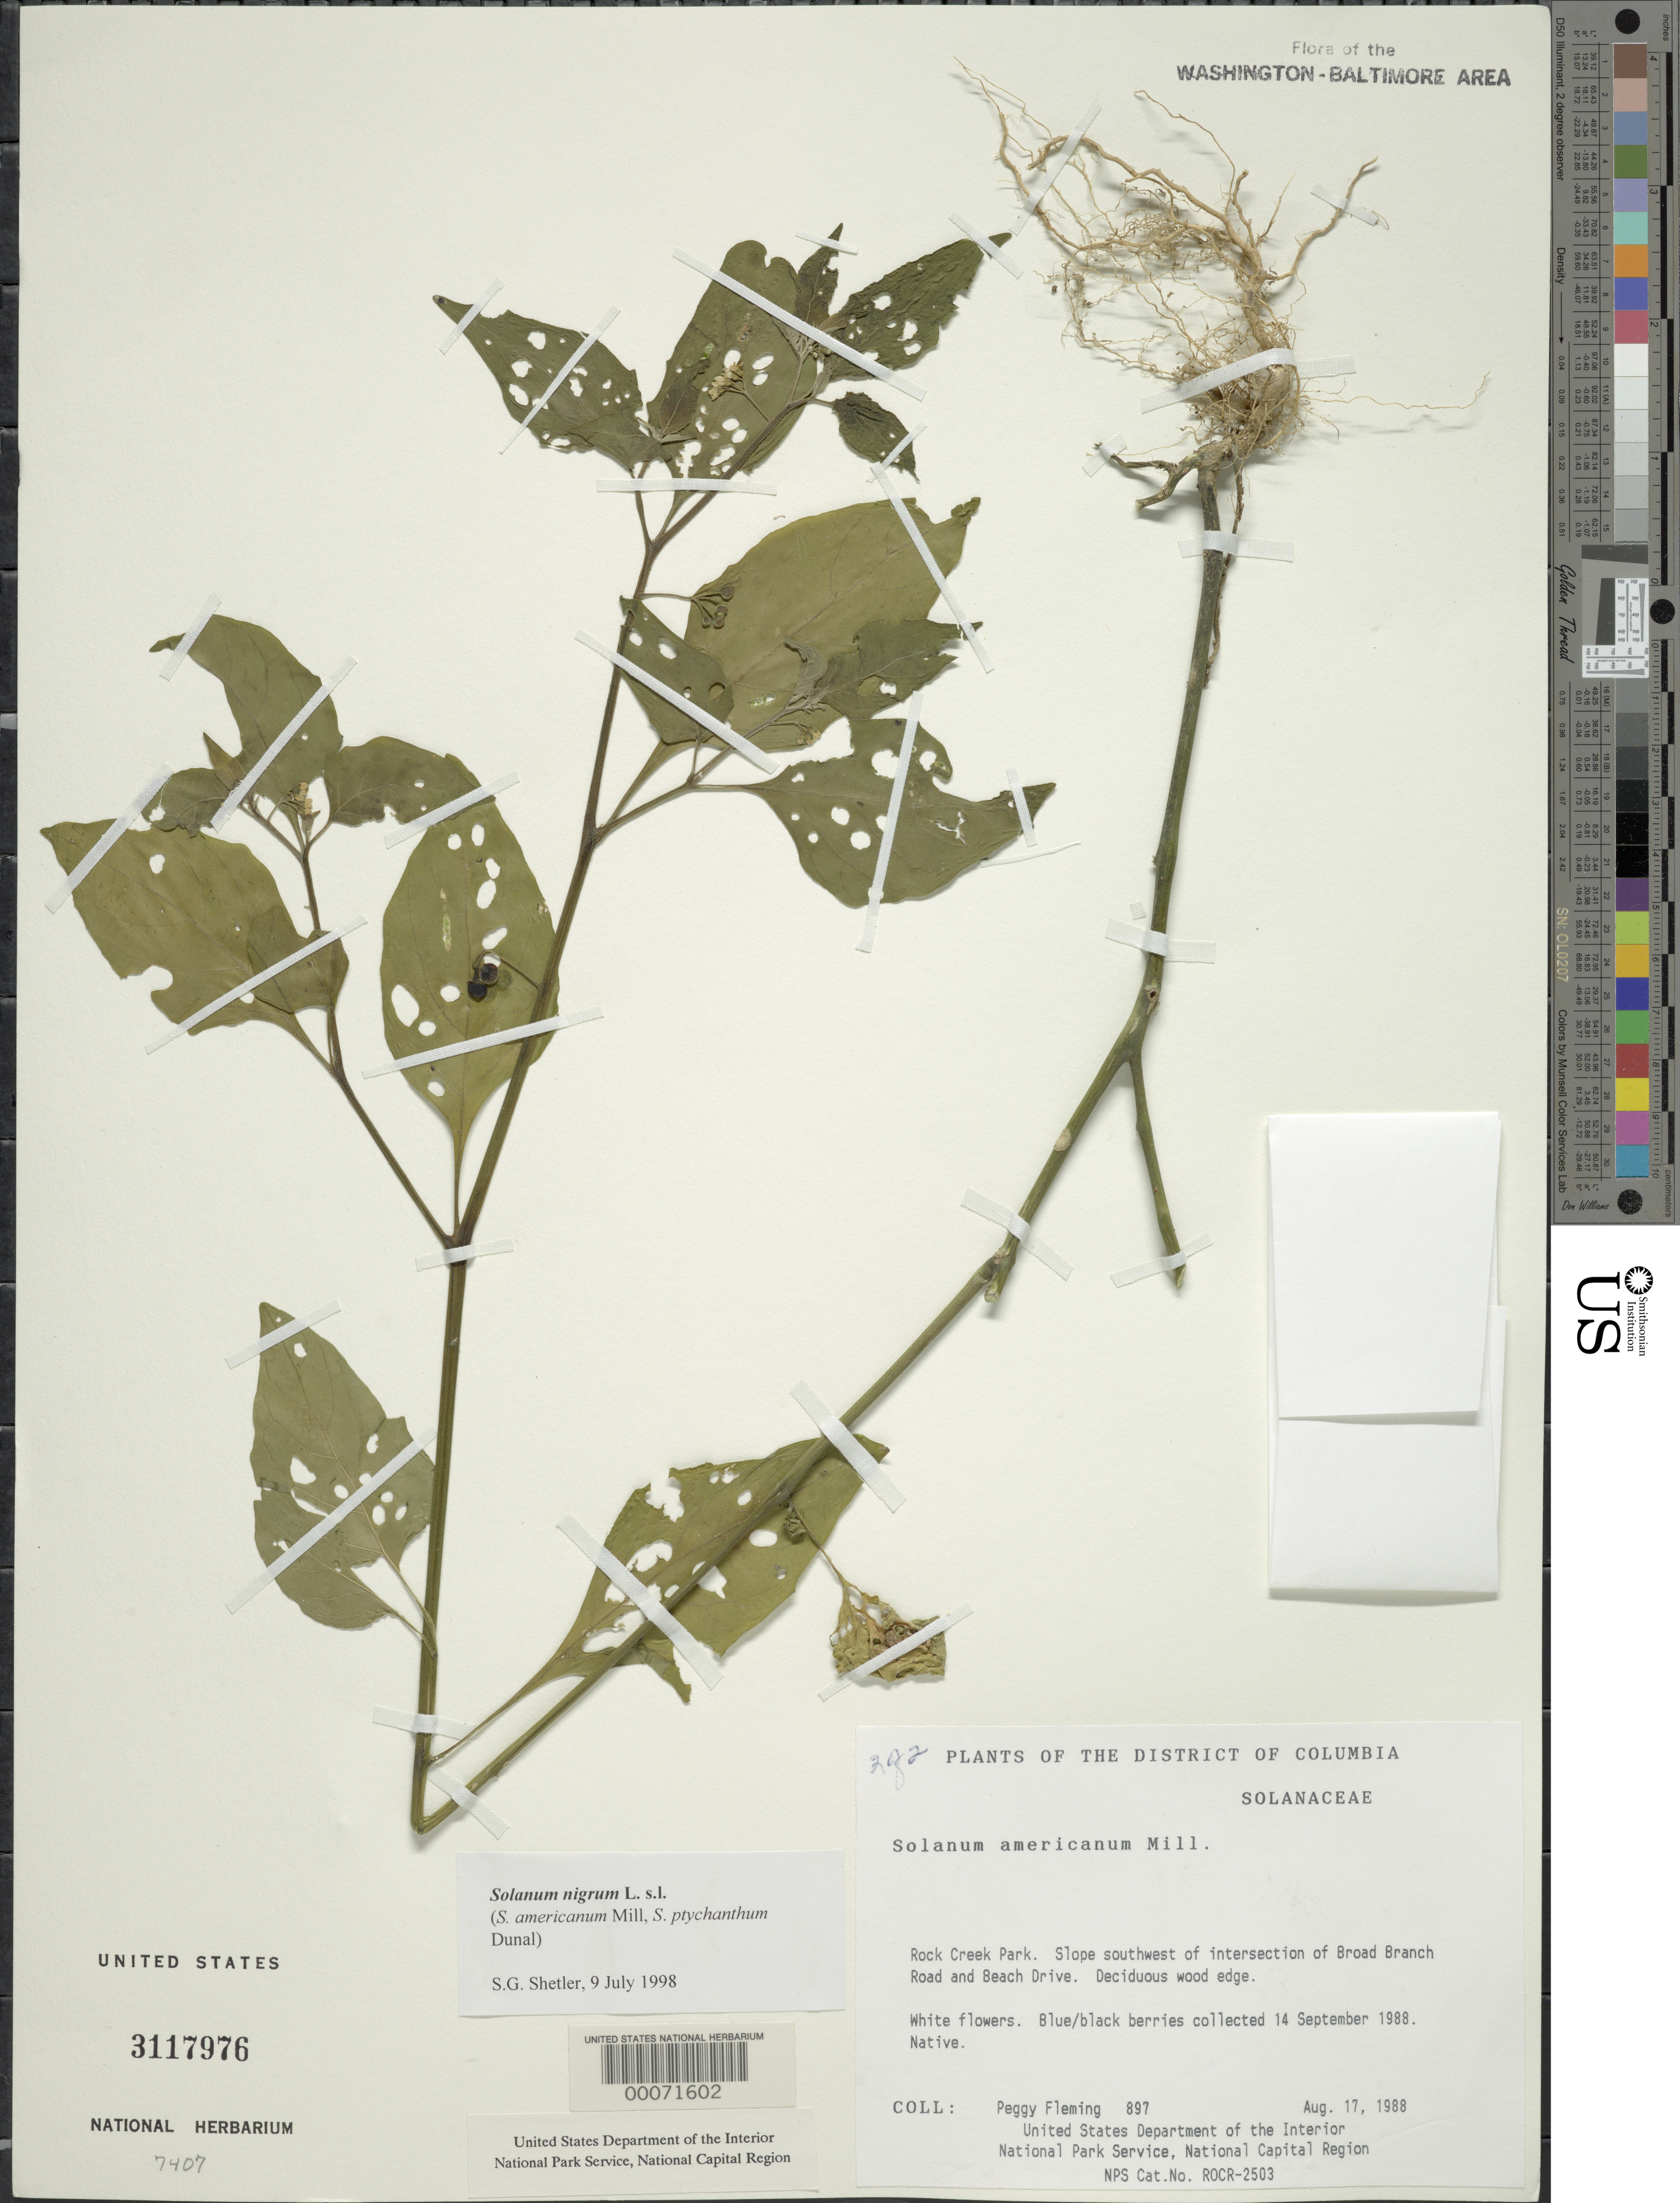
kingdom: Plantae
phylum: Tracheophyta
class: Magnoliopsida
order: Solanales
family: Solanaceae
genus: Solanum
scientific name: Solanum emulans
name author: Raf.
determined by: Knapp, S. D.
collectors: P. Fleming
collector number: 897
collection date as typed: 17 Aug 1988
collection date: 1988-08-17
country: United States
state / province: District of Columbia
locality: Rock Creek Park, W of Rock Creek, S of Broad Branch Road and Beach Drive Rock Creek Park and vicinity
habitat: Deciduous wood edge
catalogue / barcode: US 3117976